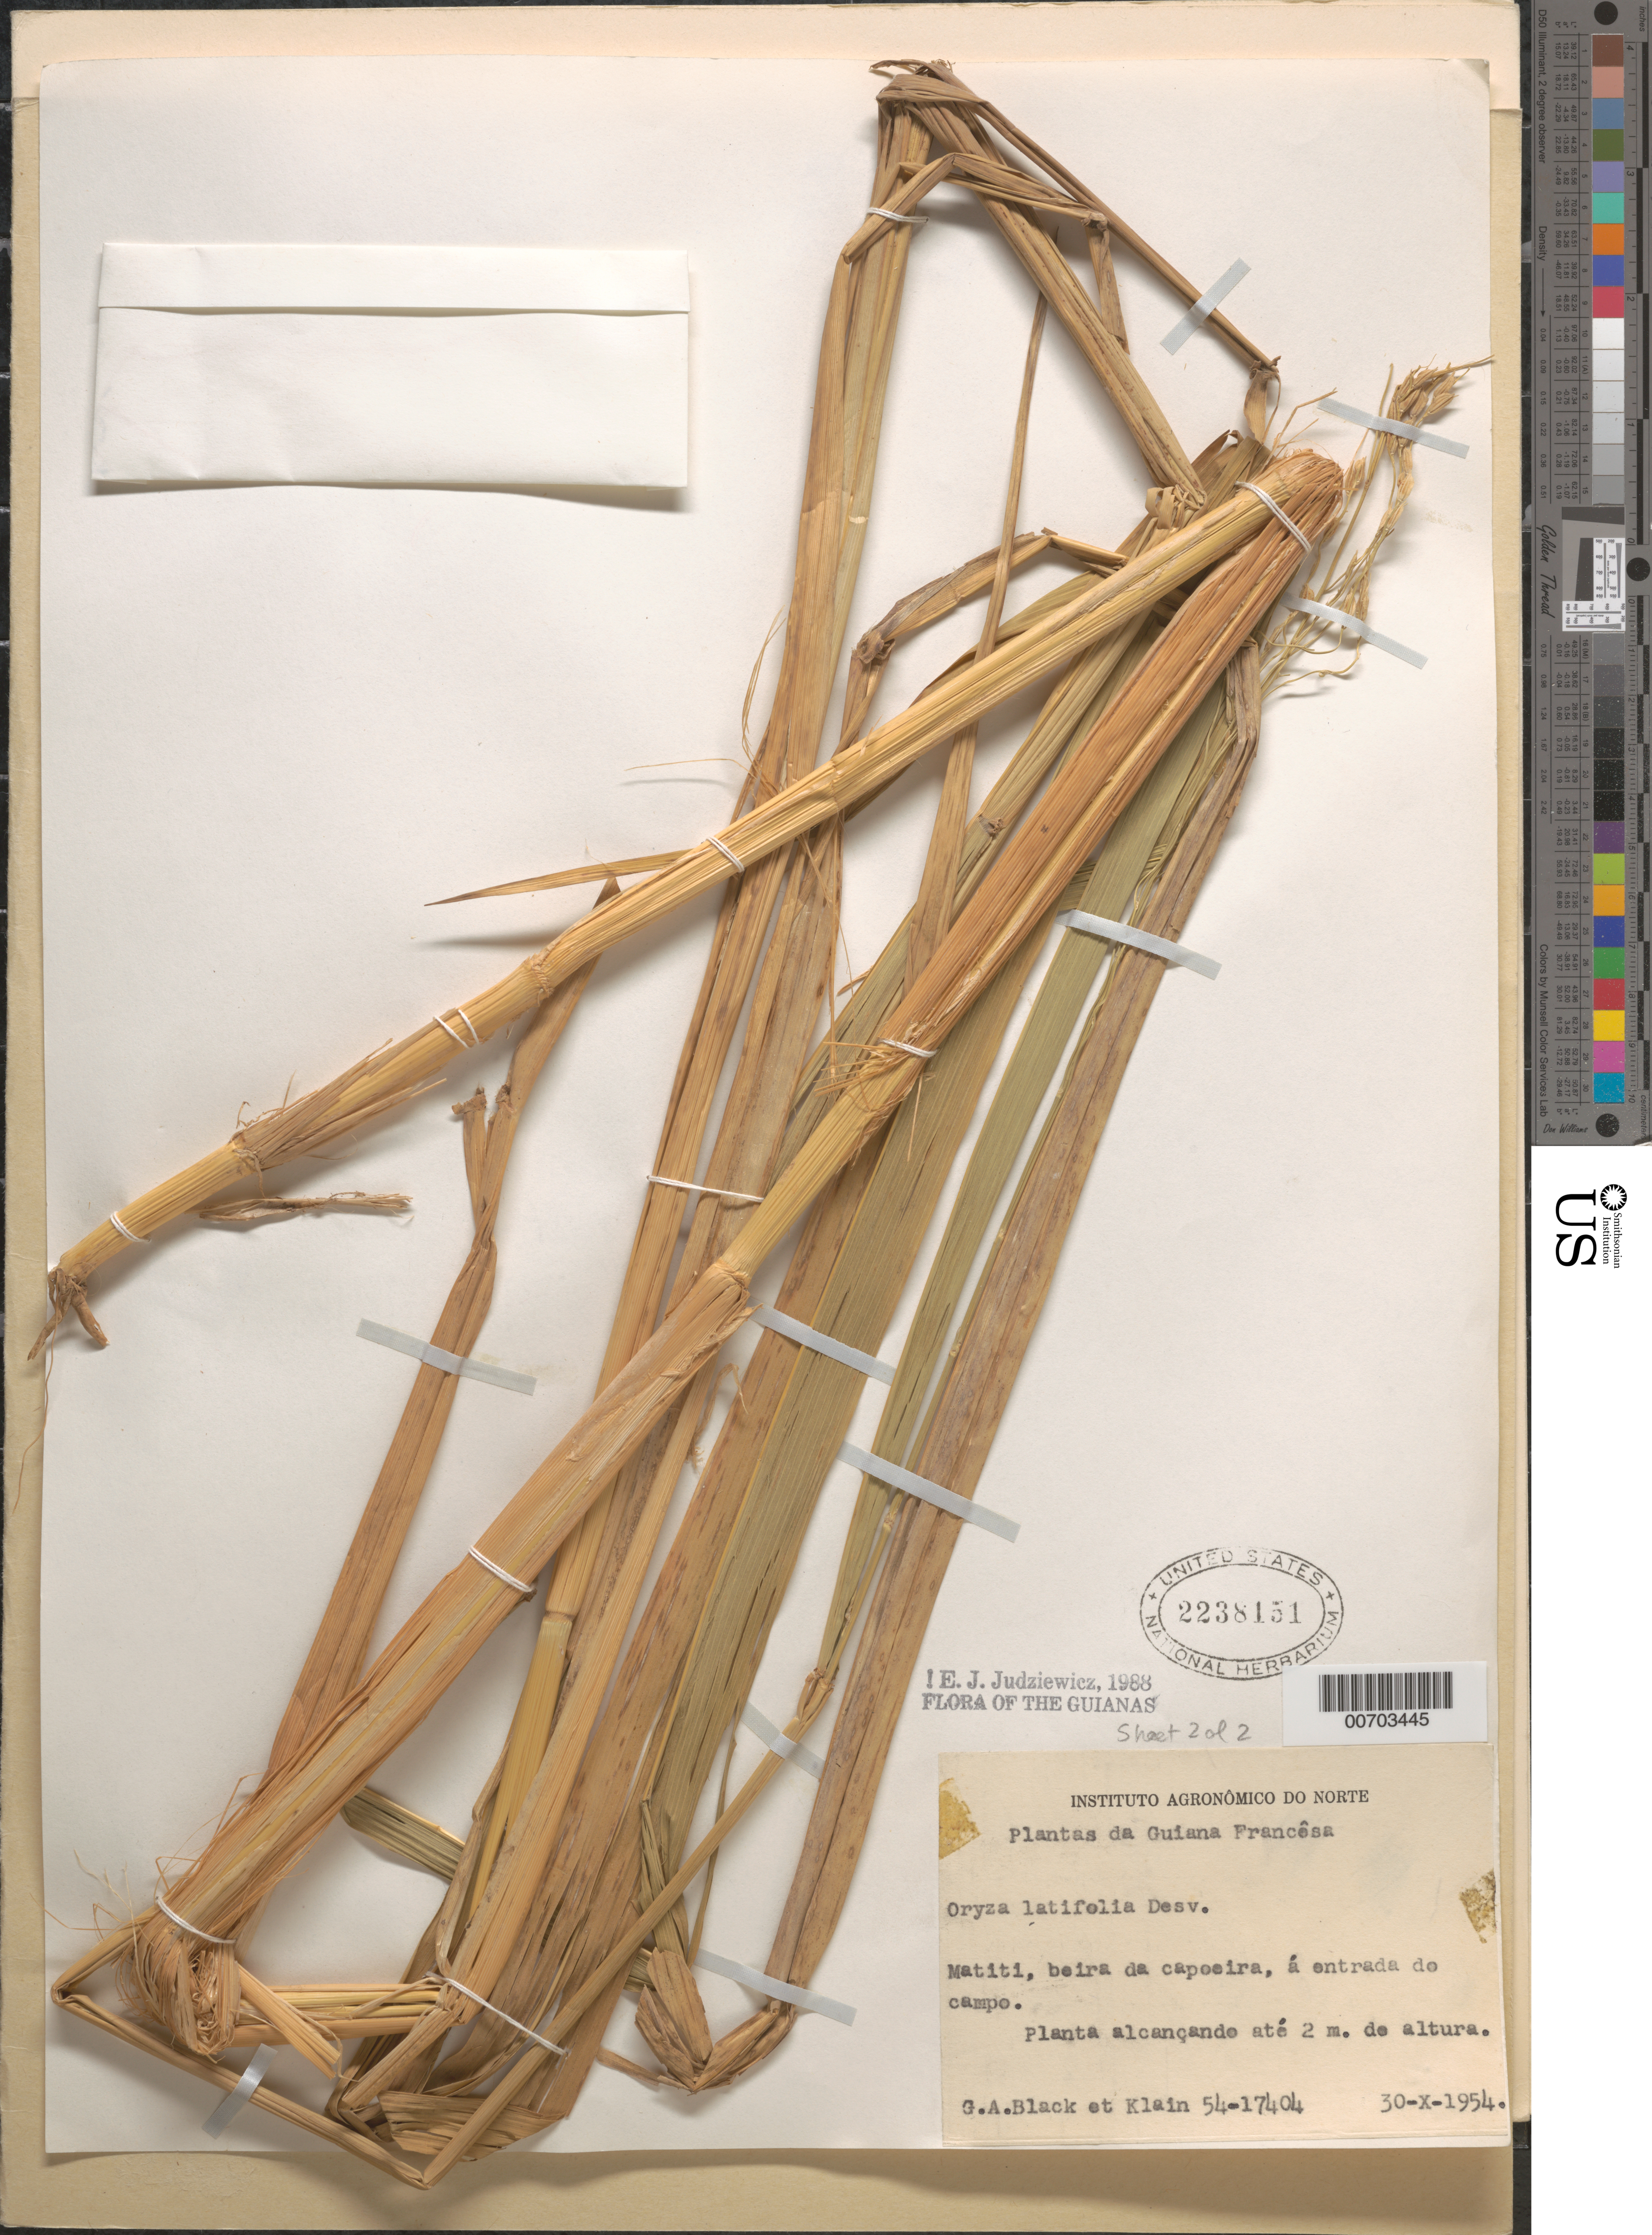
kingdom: Plantae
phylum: Tracheophyta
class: Liliopsida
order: Poales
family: Poaceae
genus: Oryza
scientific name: Oryza latifolia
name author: Desv.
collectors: G. A. Black & Klain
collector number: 54-17404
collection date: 1954-10-30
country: French Guiana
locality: Guiana Francêsa. Matiti, beira da capoeira, á entrada do campo.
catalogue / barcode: US 2238151